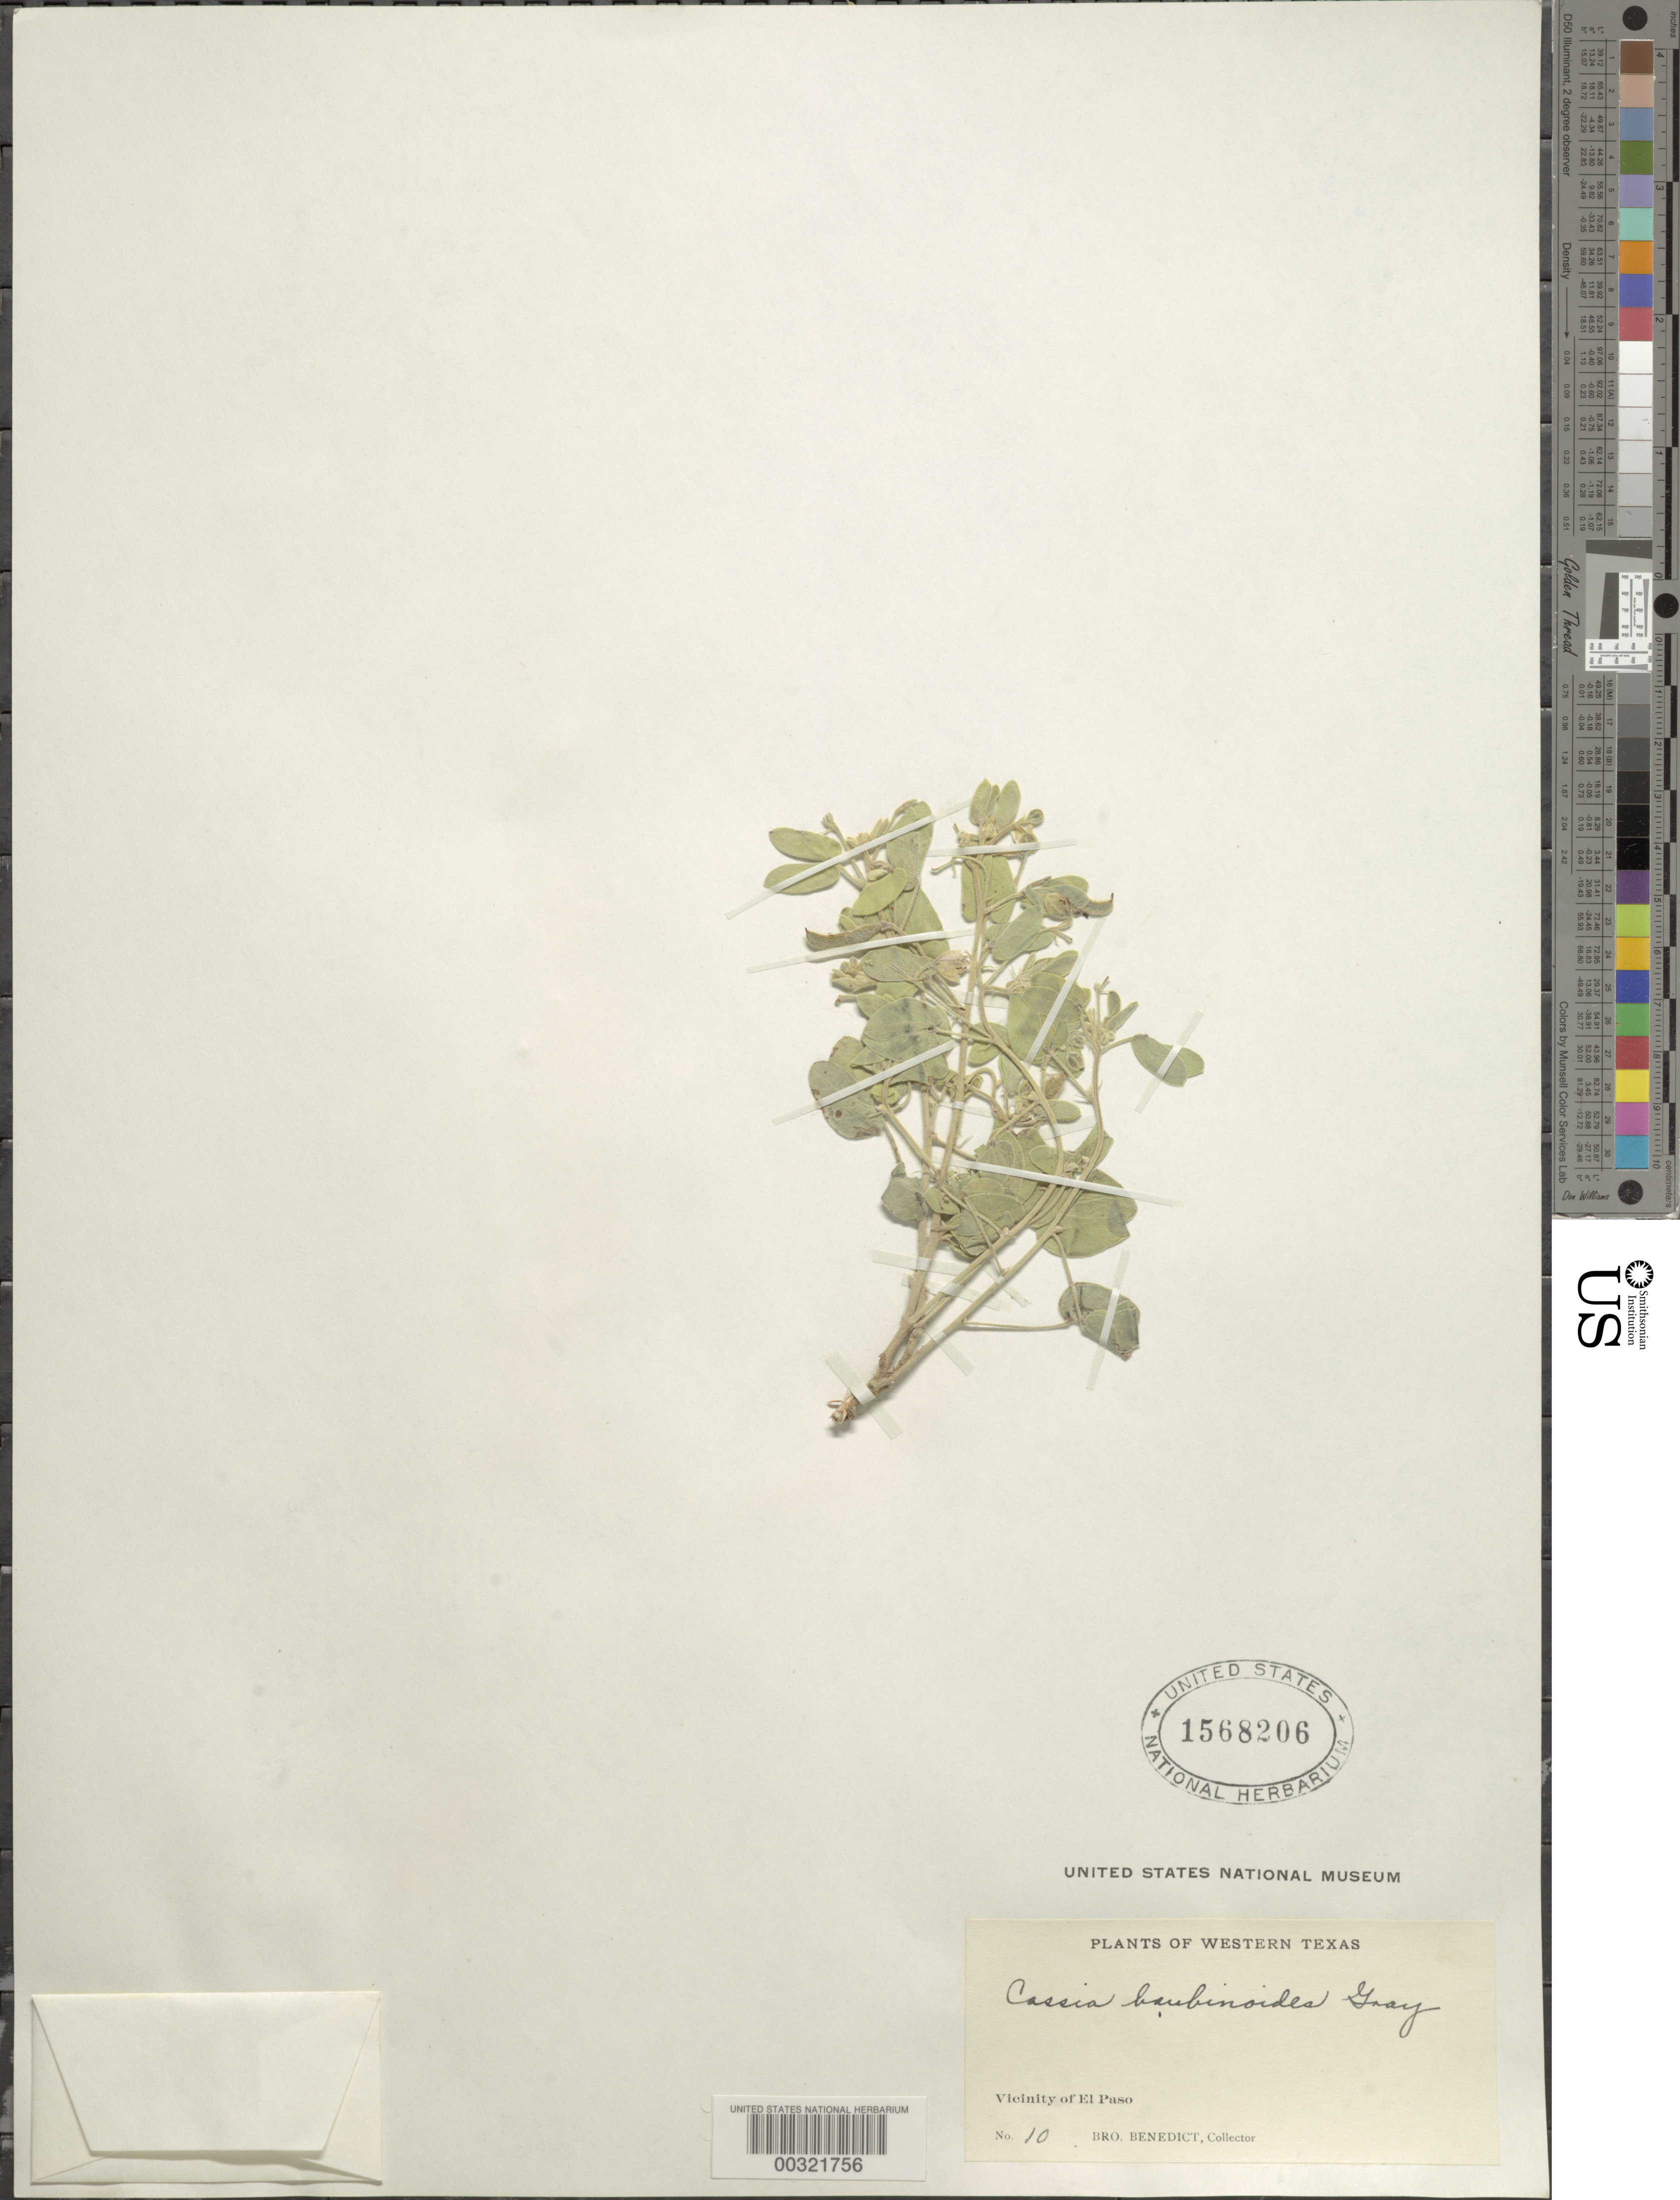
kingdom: Plantae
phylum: Tracheophyta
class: Magnoliopsida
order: Fabales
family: Fabaceae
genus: Senna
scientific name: Senna bauhinioides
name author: (A. Gray) H.S. Irwin & Barneby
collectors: Bro. Benedict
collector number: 10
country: United States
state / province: Texas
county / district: El Paso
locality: Vicinity of el paso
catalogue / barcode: US 1568206